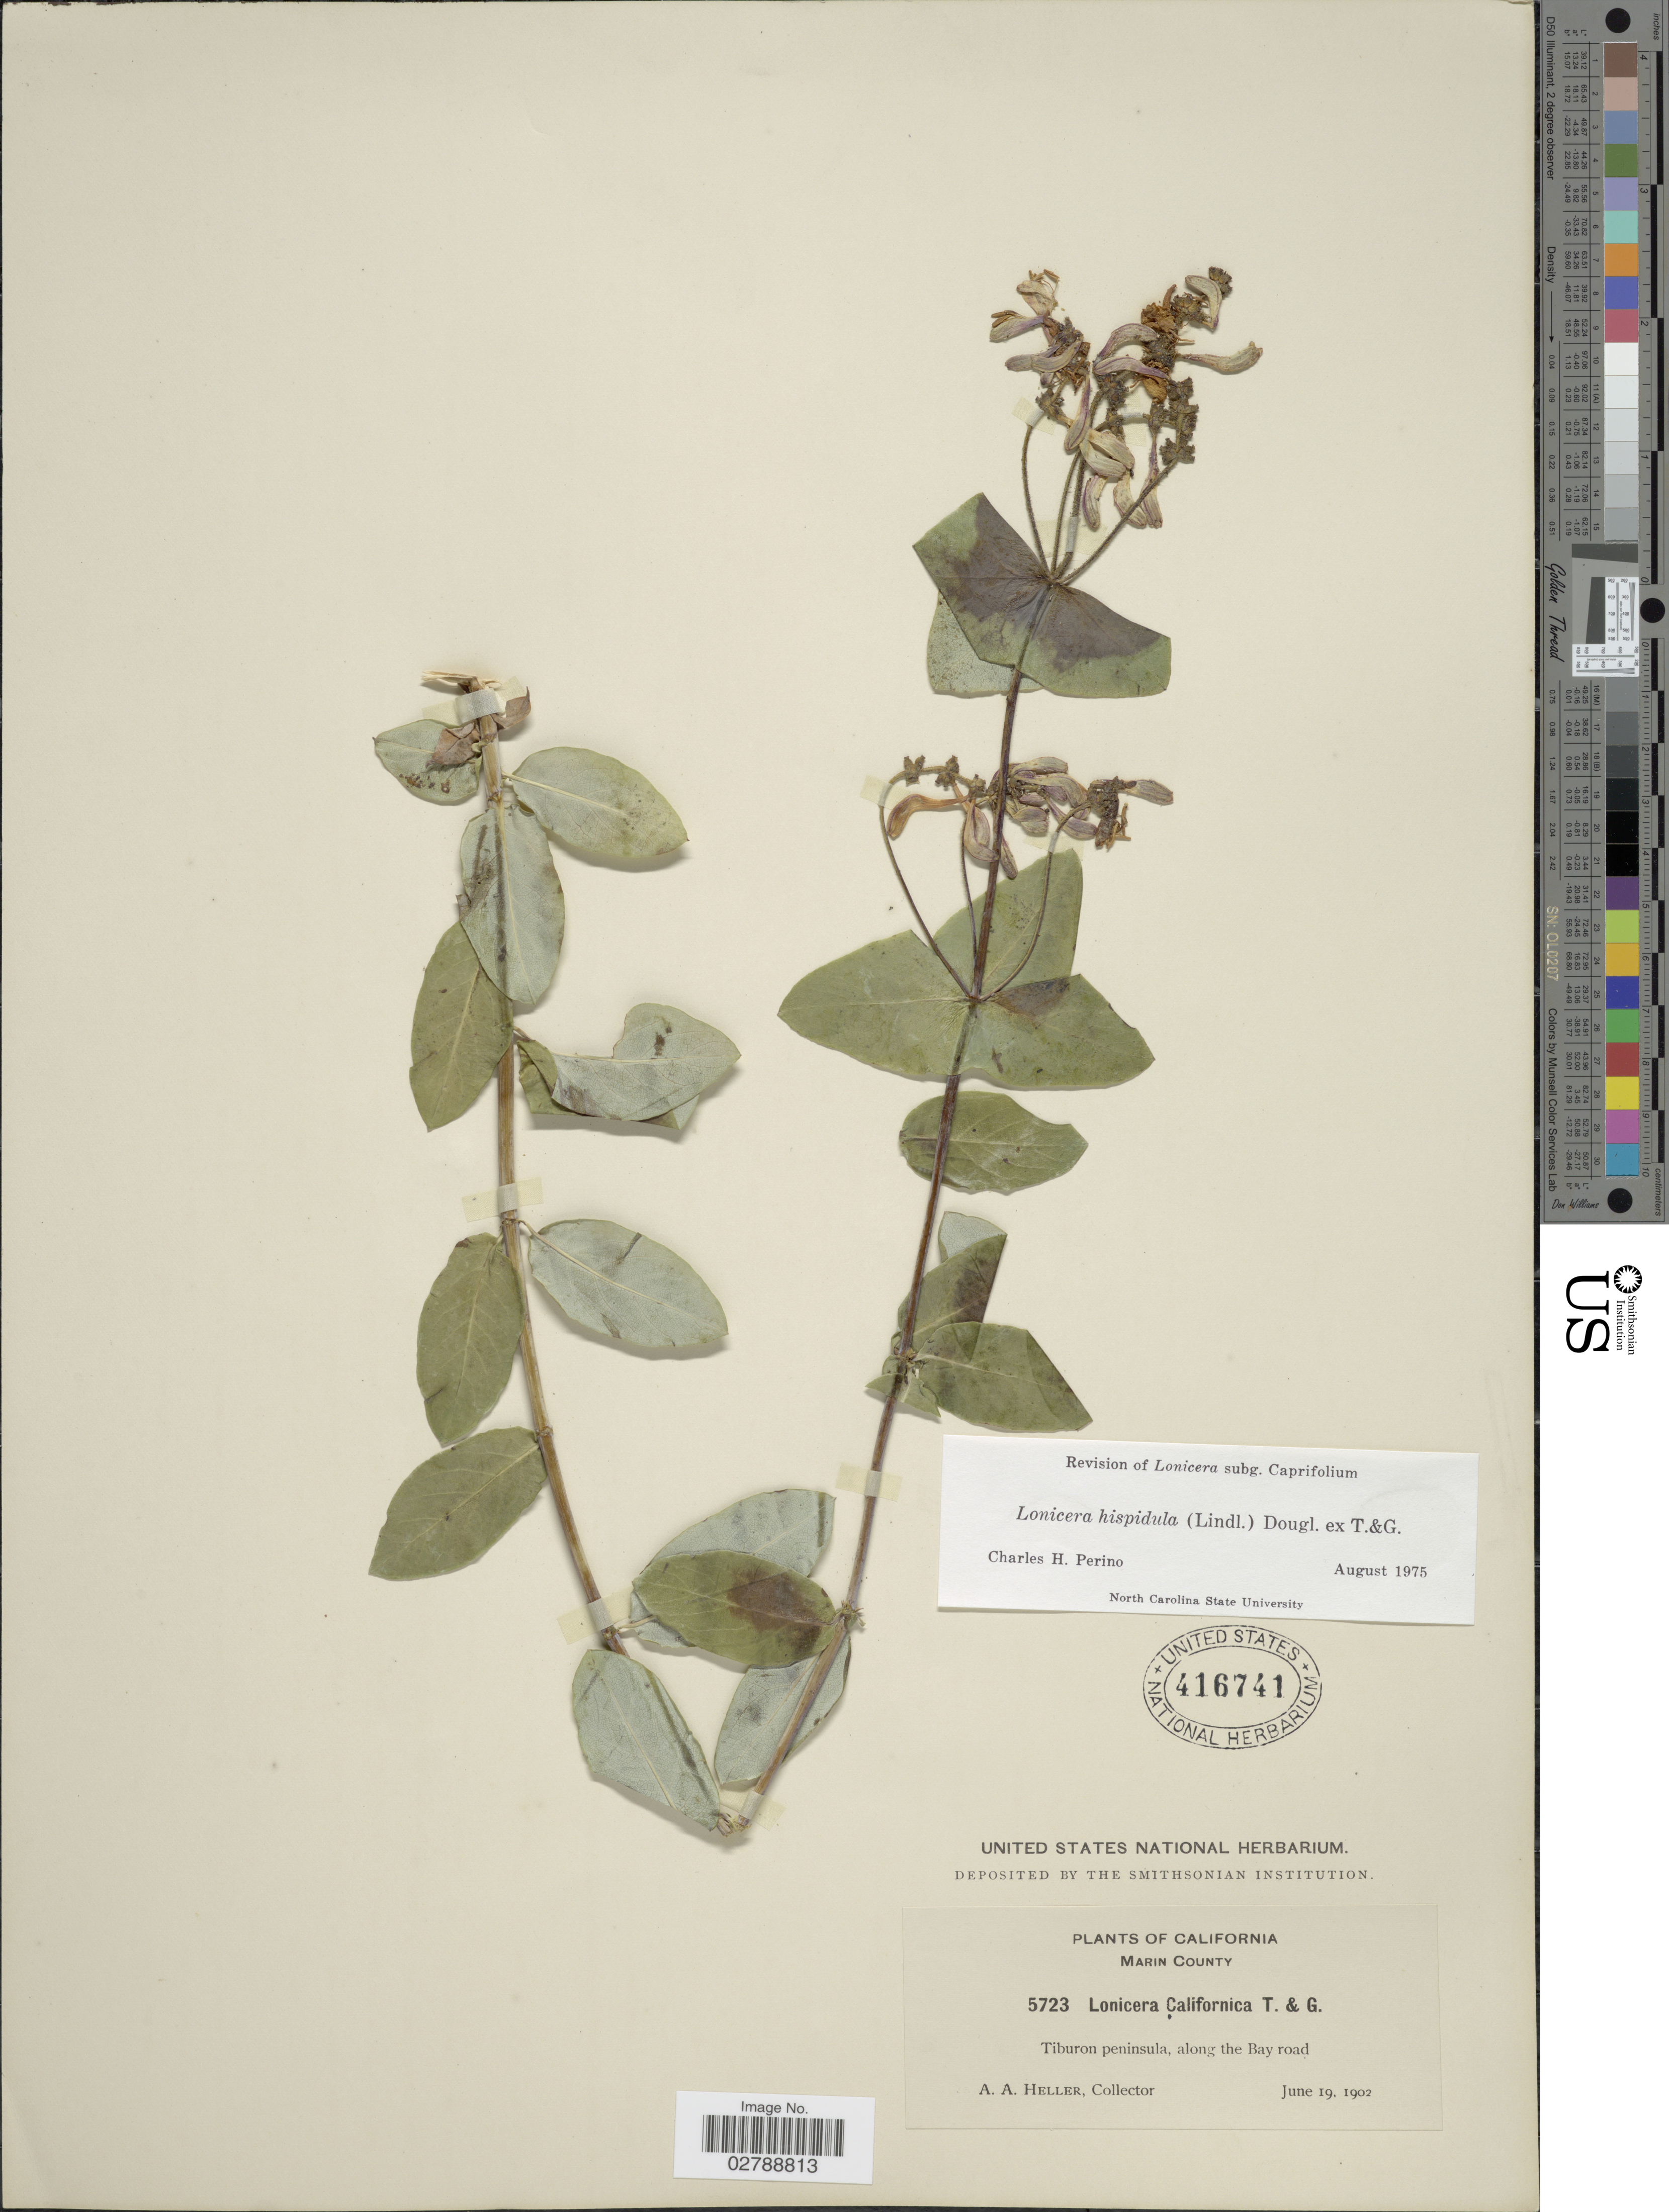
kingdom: Plantae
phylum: Tracheophyta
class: Magnoliopsida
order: Dipsacales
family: Caprifoliaceae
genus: Lonicera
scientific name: Lonicera californica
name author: Torr. & A. Gray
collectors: A. A. Heller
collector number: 5723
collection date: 1902-06-19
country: United States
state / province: California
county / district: Marin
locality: Marin County. Tiburon peninsula, along the Bay road.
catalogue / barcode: US 416741